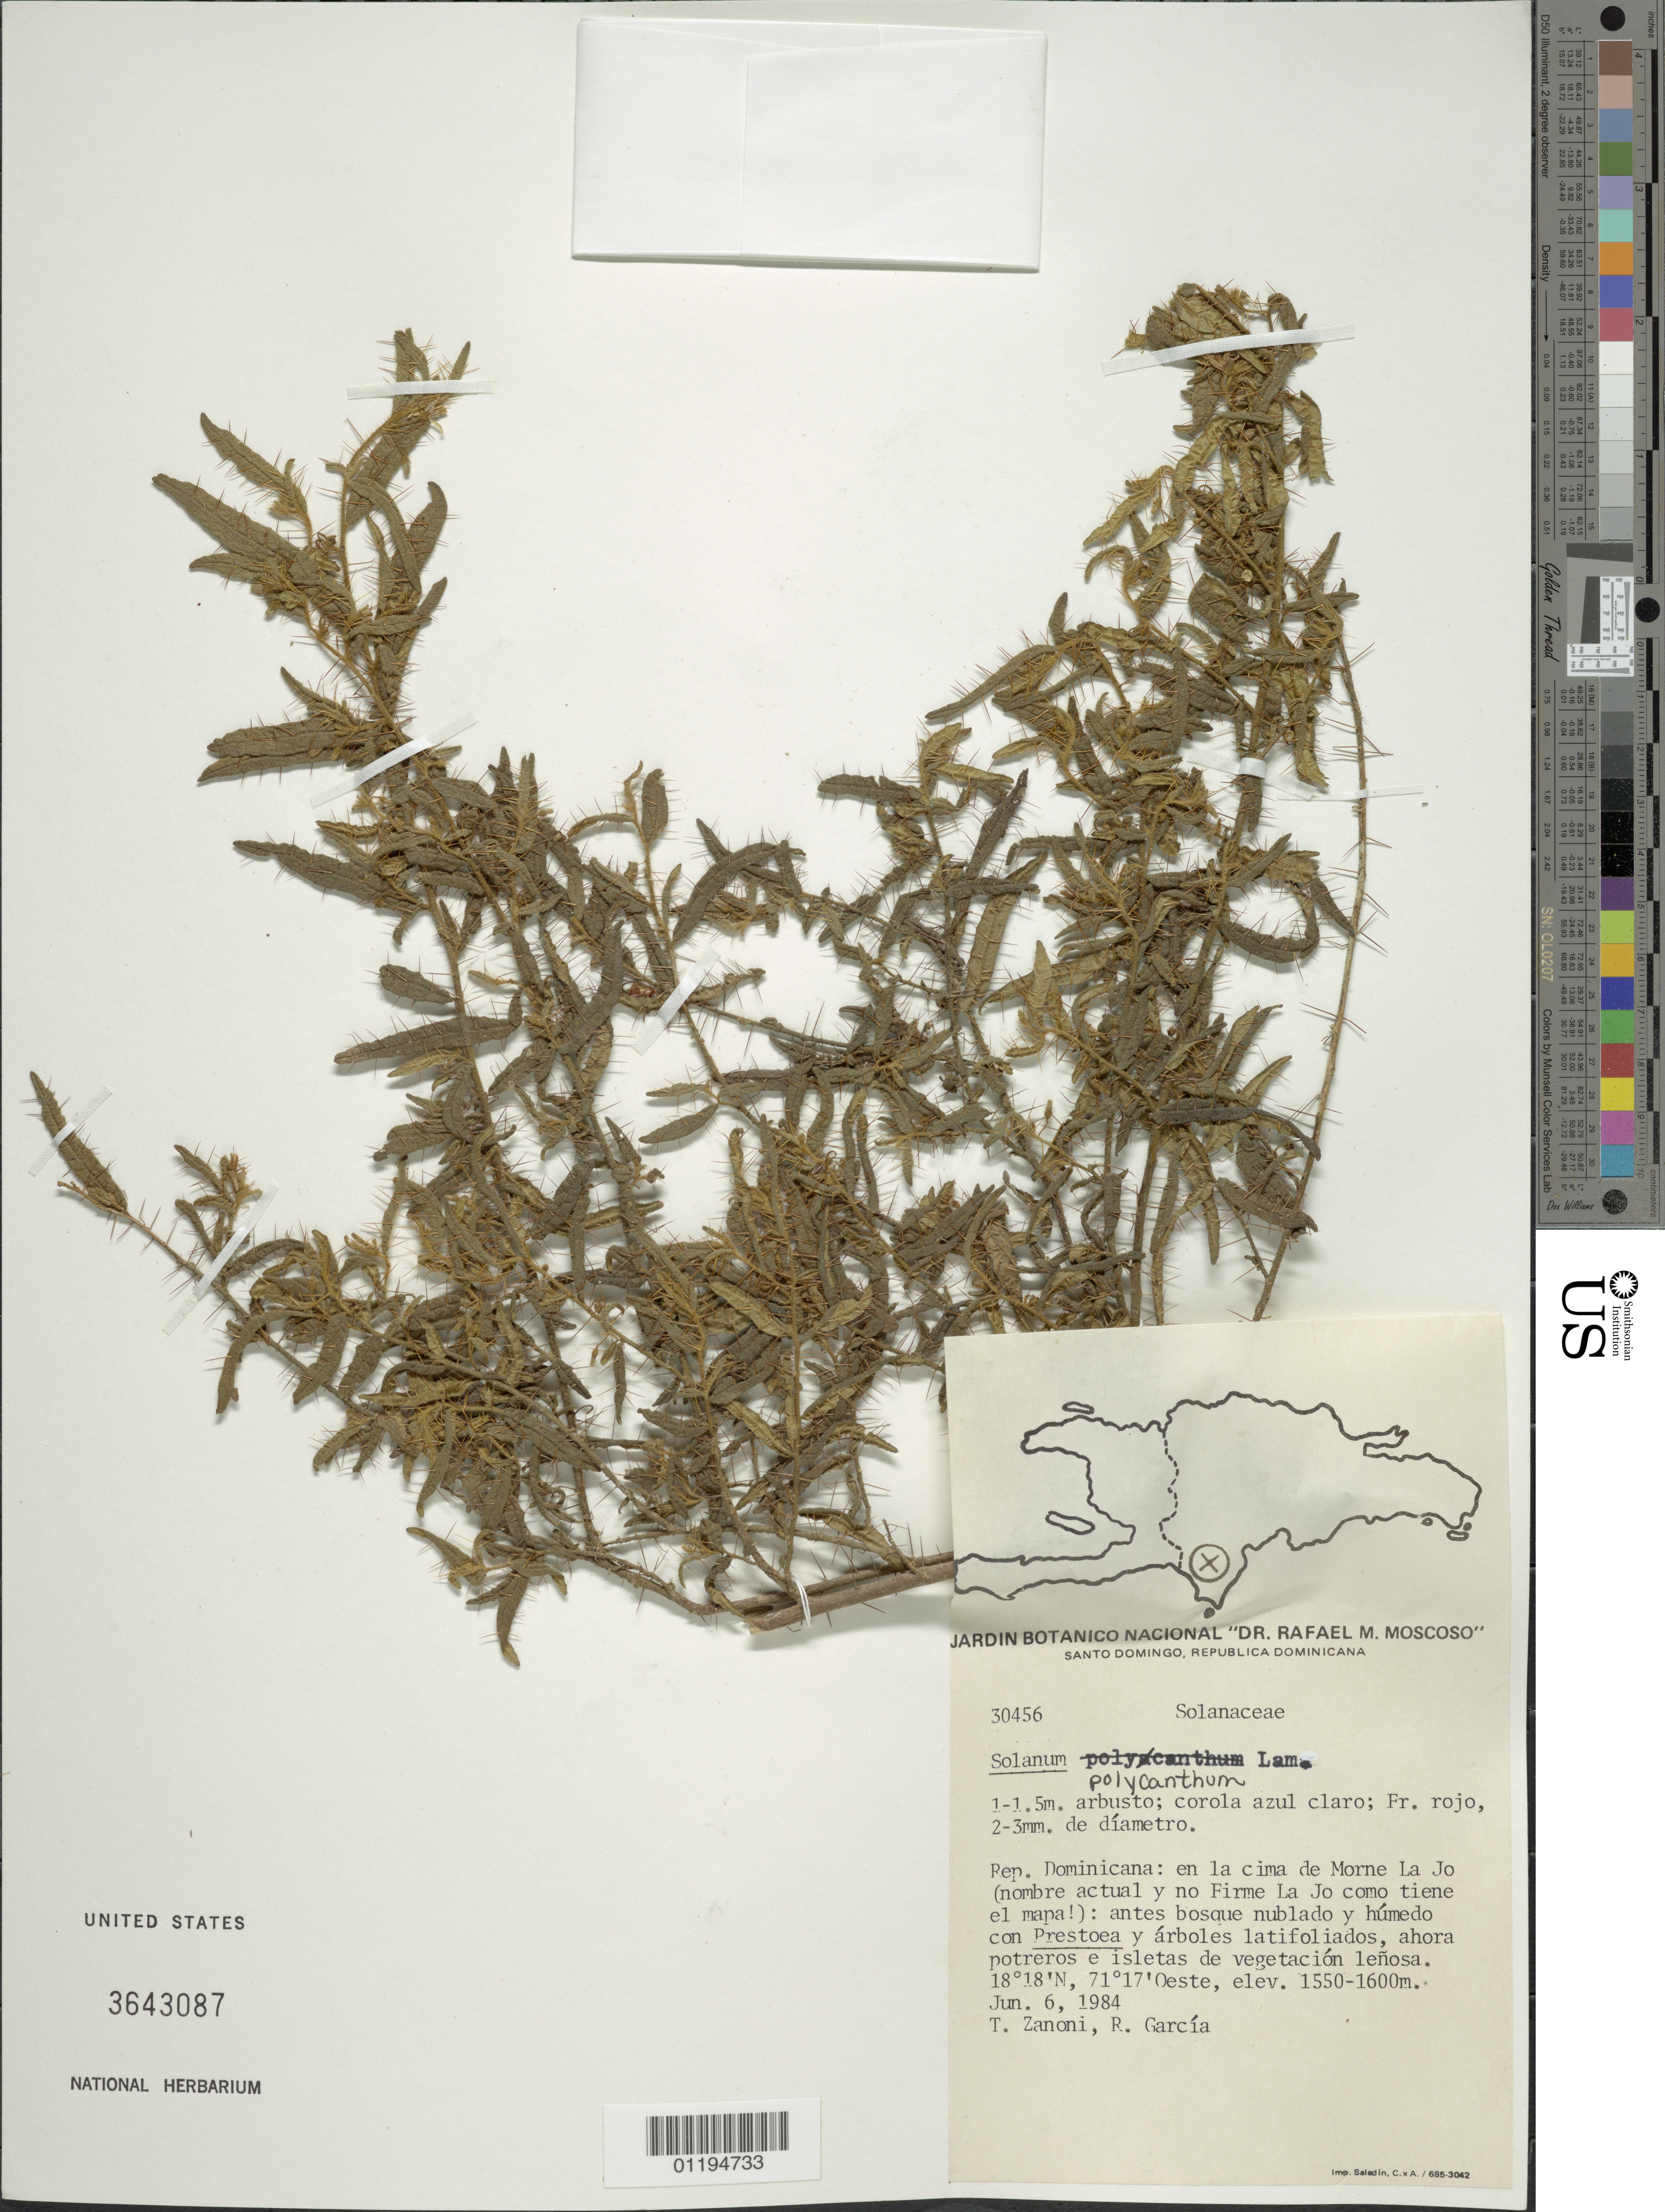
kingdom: Plantae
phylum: Tracheophyta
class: Magnoliopsida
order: Solanales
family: Solanaceae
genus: Solanum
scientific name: Solanum polycanthum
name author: Lam.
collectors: T. A. Zanoni & R. Garcia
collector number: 30456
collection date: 1984-06-06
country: Dominican Republic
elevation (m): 1550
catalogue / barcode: US 3643087